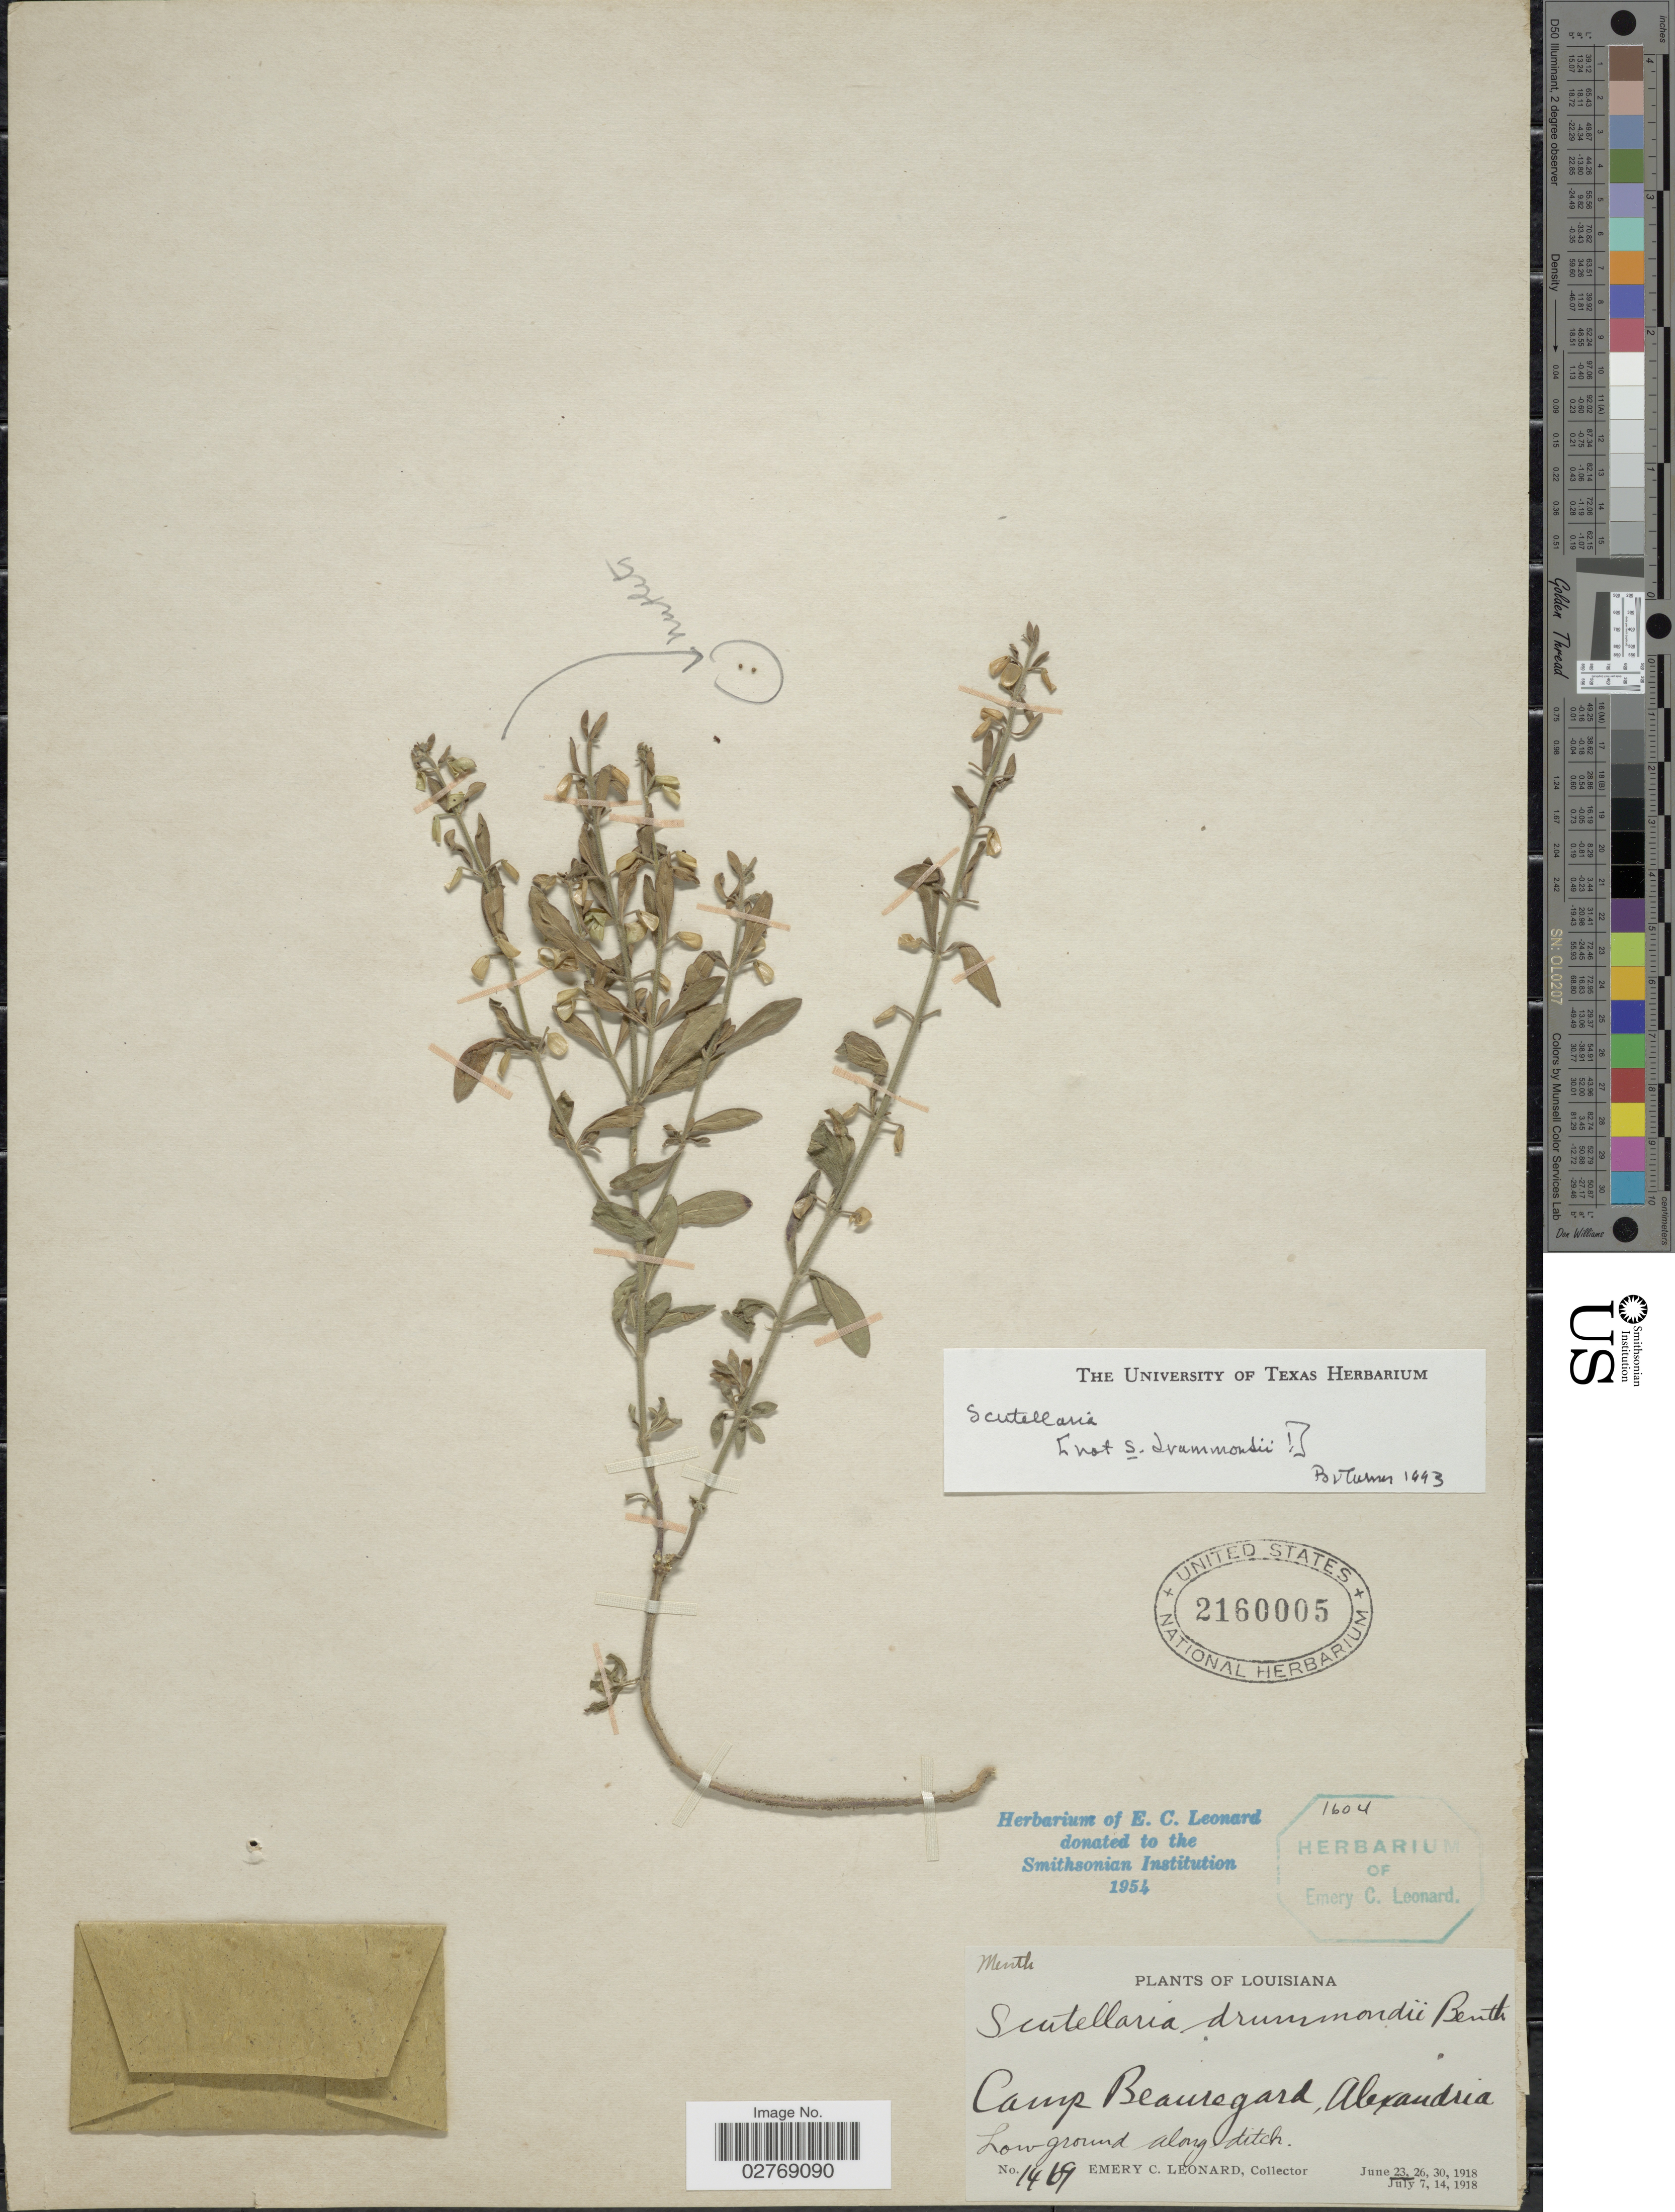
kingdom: Plantae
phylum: Tracheophyta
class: Magnoliopsida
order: Lamiales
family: Lamiaceae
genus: Scutellaria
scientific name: Scutellaria sp.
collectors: E. C. Leonard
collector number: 1469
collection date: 1918-06-23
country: United States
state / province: Louisiana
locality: Camp Beauregard, Alexandria, Low ground along ditch.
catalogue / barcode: US 2160005